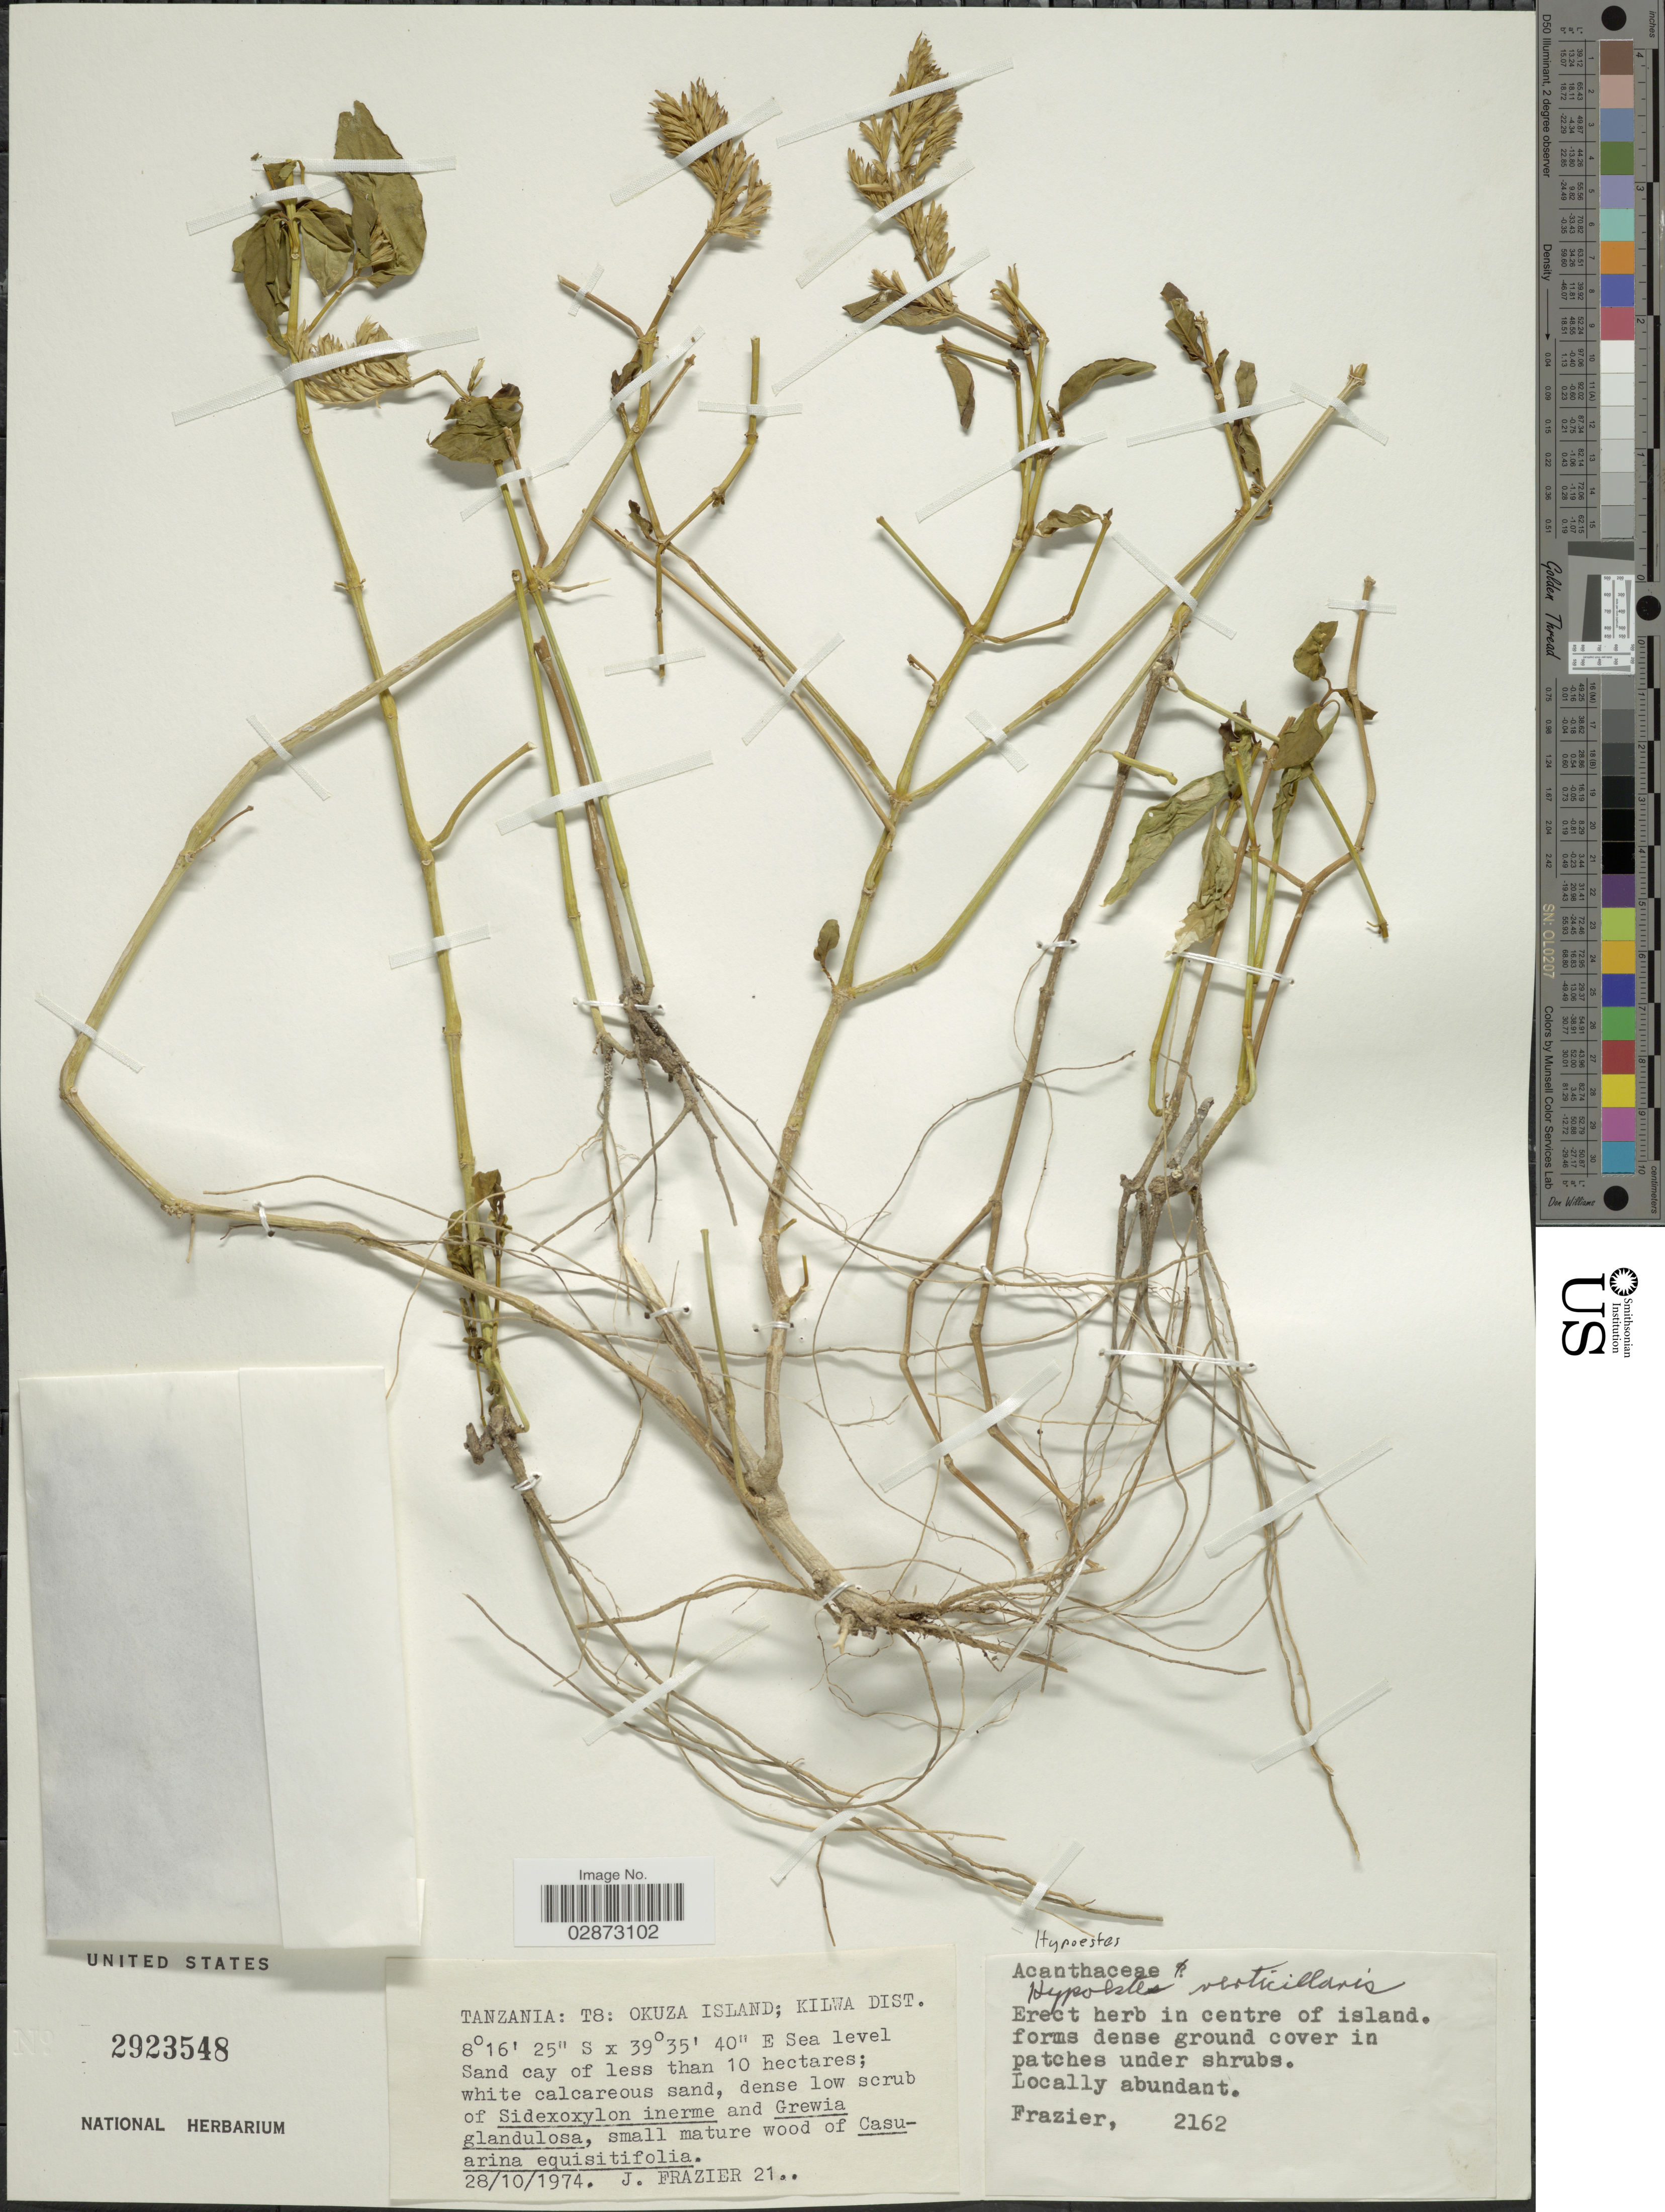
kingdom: Plantae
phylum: Tracheophyta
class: Magnoliopsida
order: Lamiales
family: Acanthaceae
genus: Hypoestes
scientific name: Hypoestes verticillaris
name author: (L. f.) Sol.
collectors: J. Frazier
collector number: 21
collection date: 1974-10-28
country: Tanzania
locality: T8: Okuza Island; Kilwa Dist.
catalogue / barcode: US 2923548